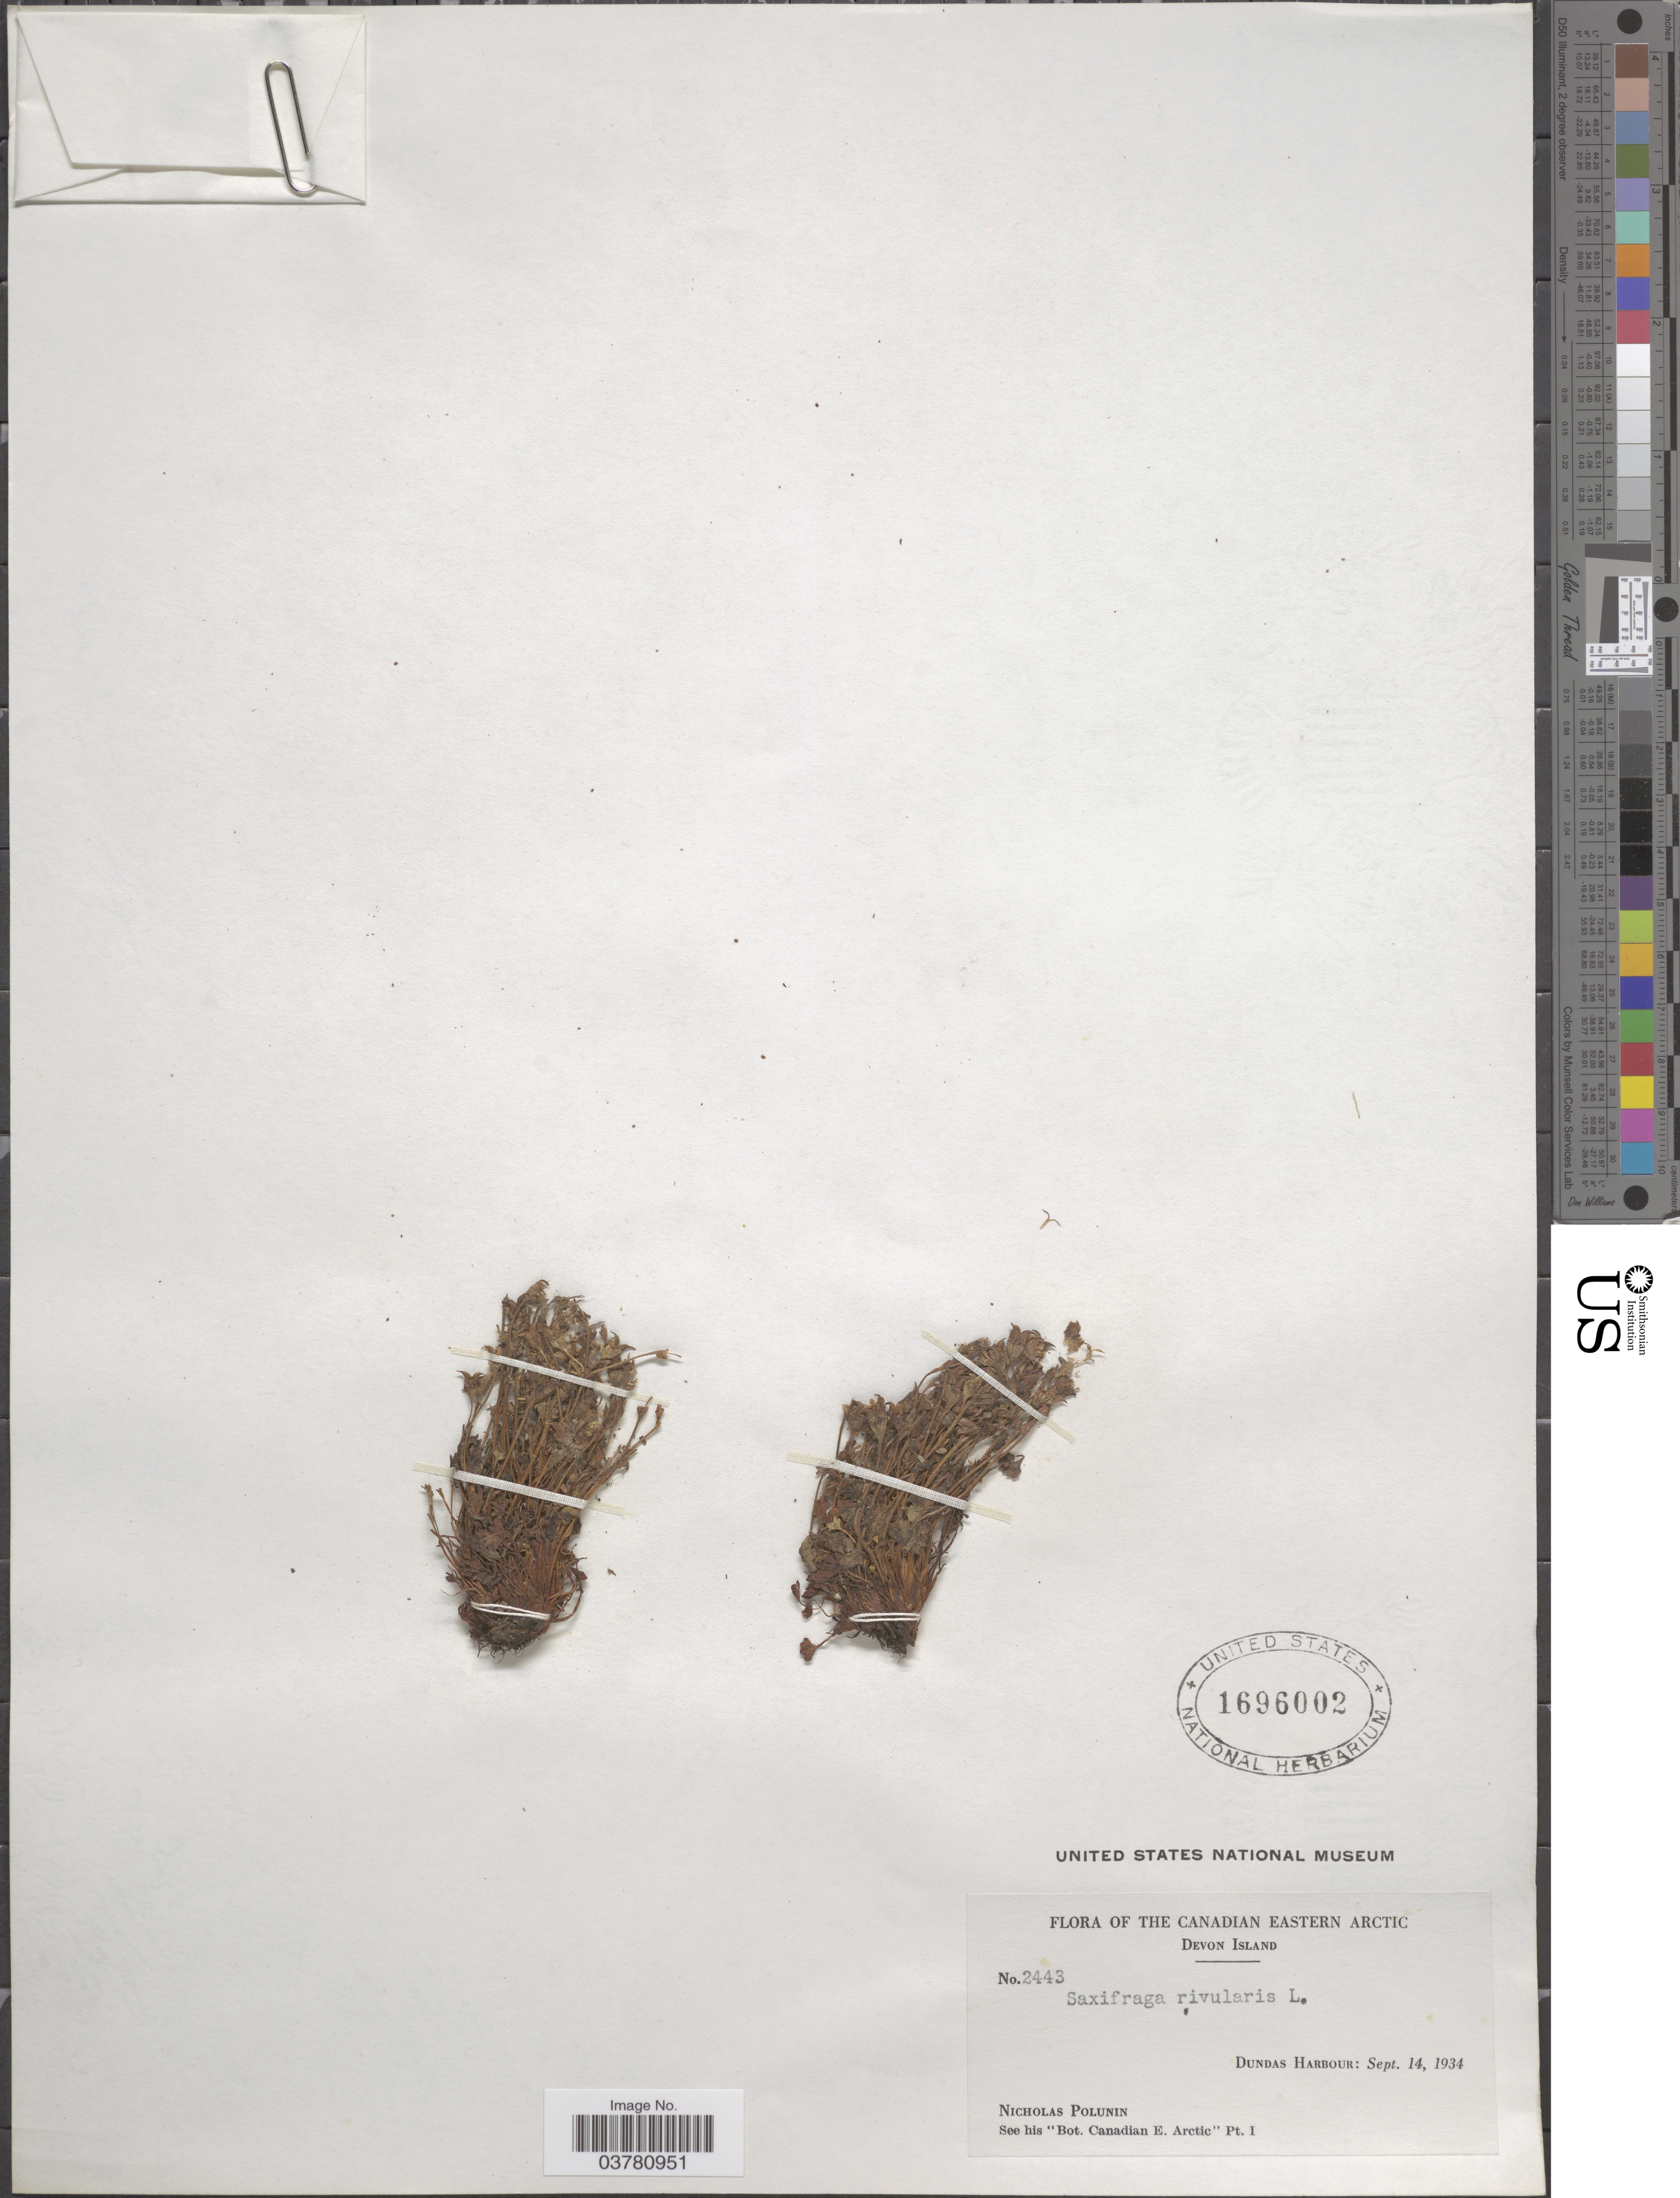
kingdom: Plantae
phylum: Tracheophyta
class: Magnoliopsida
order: Saxifragales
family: Saxifragaceae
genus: Saxifraga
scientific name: Saxifraga rivularis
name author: L.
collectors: N. V. Polunin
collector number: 2443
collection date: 1934-09-14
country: Canada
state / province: Nunavut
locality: Canadian Eastern Arctic. Devon Island. Dundas Harbour.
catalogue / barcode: US 1696002